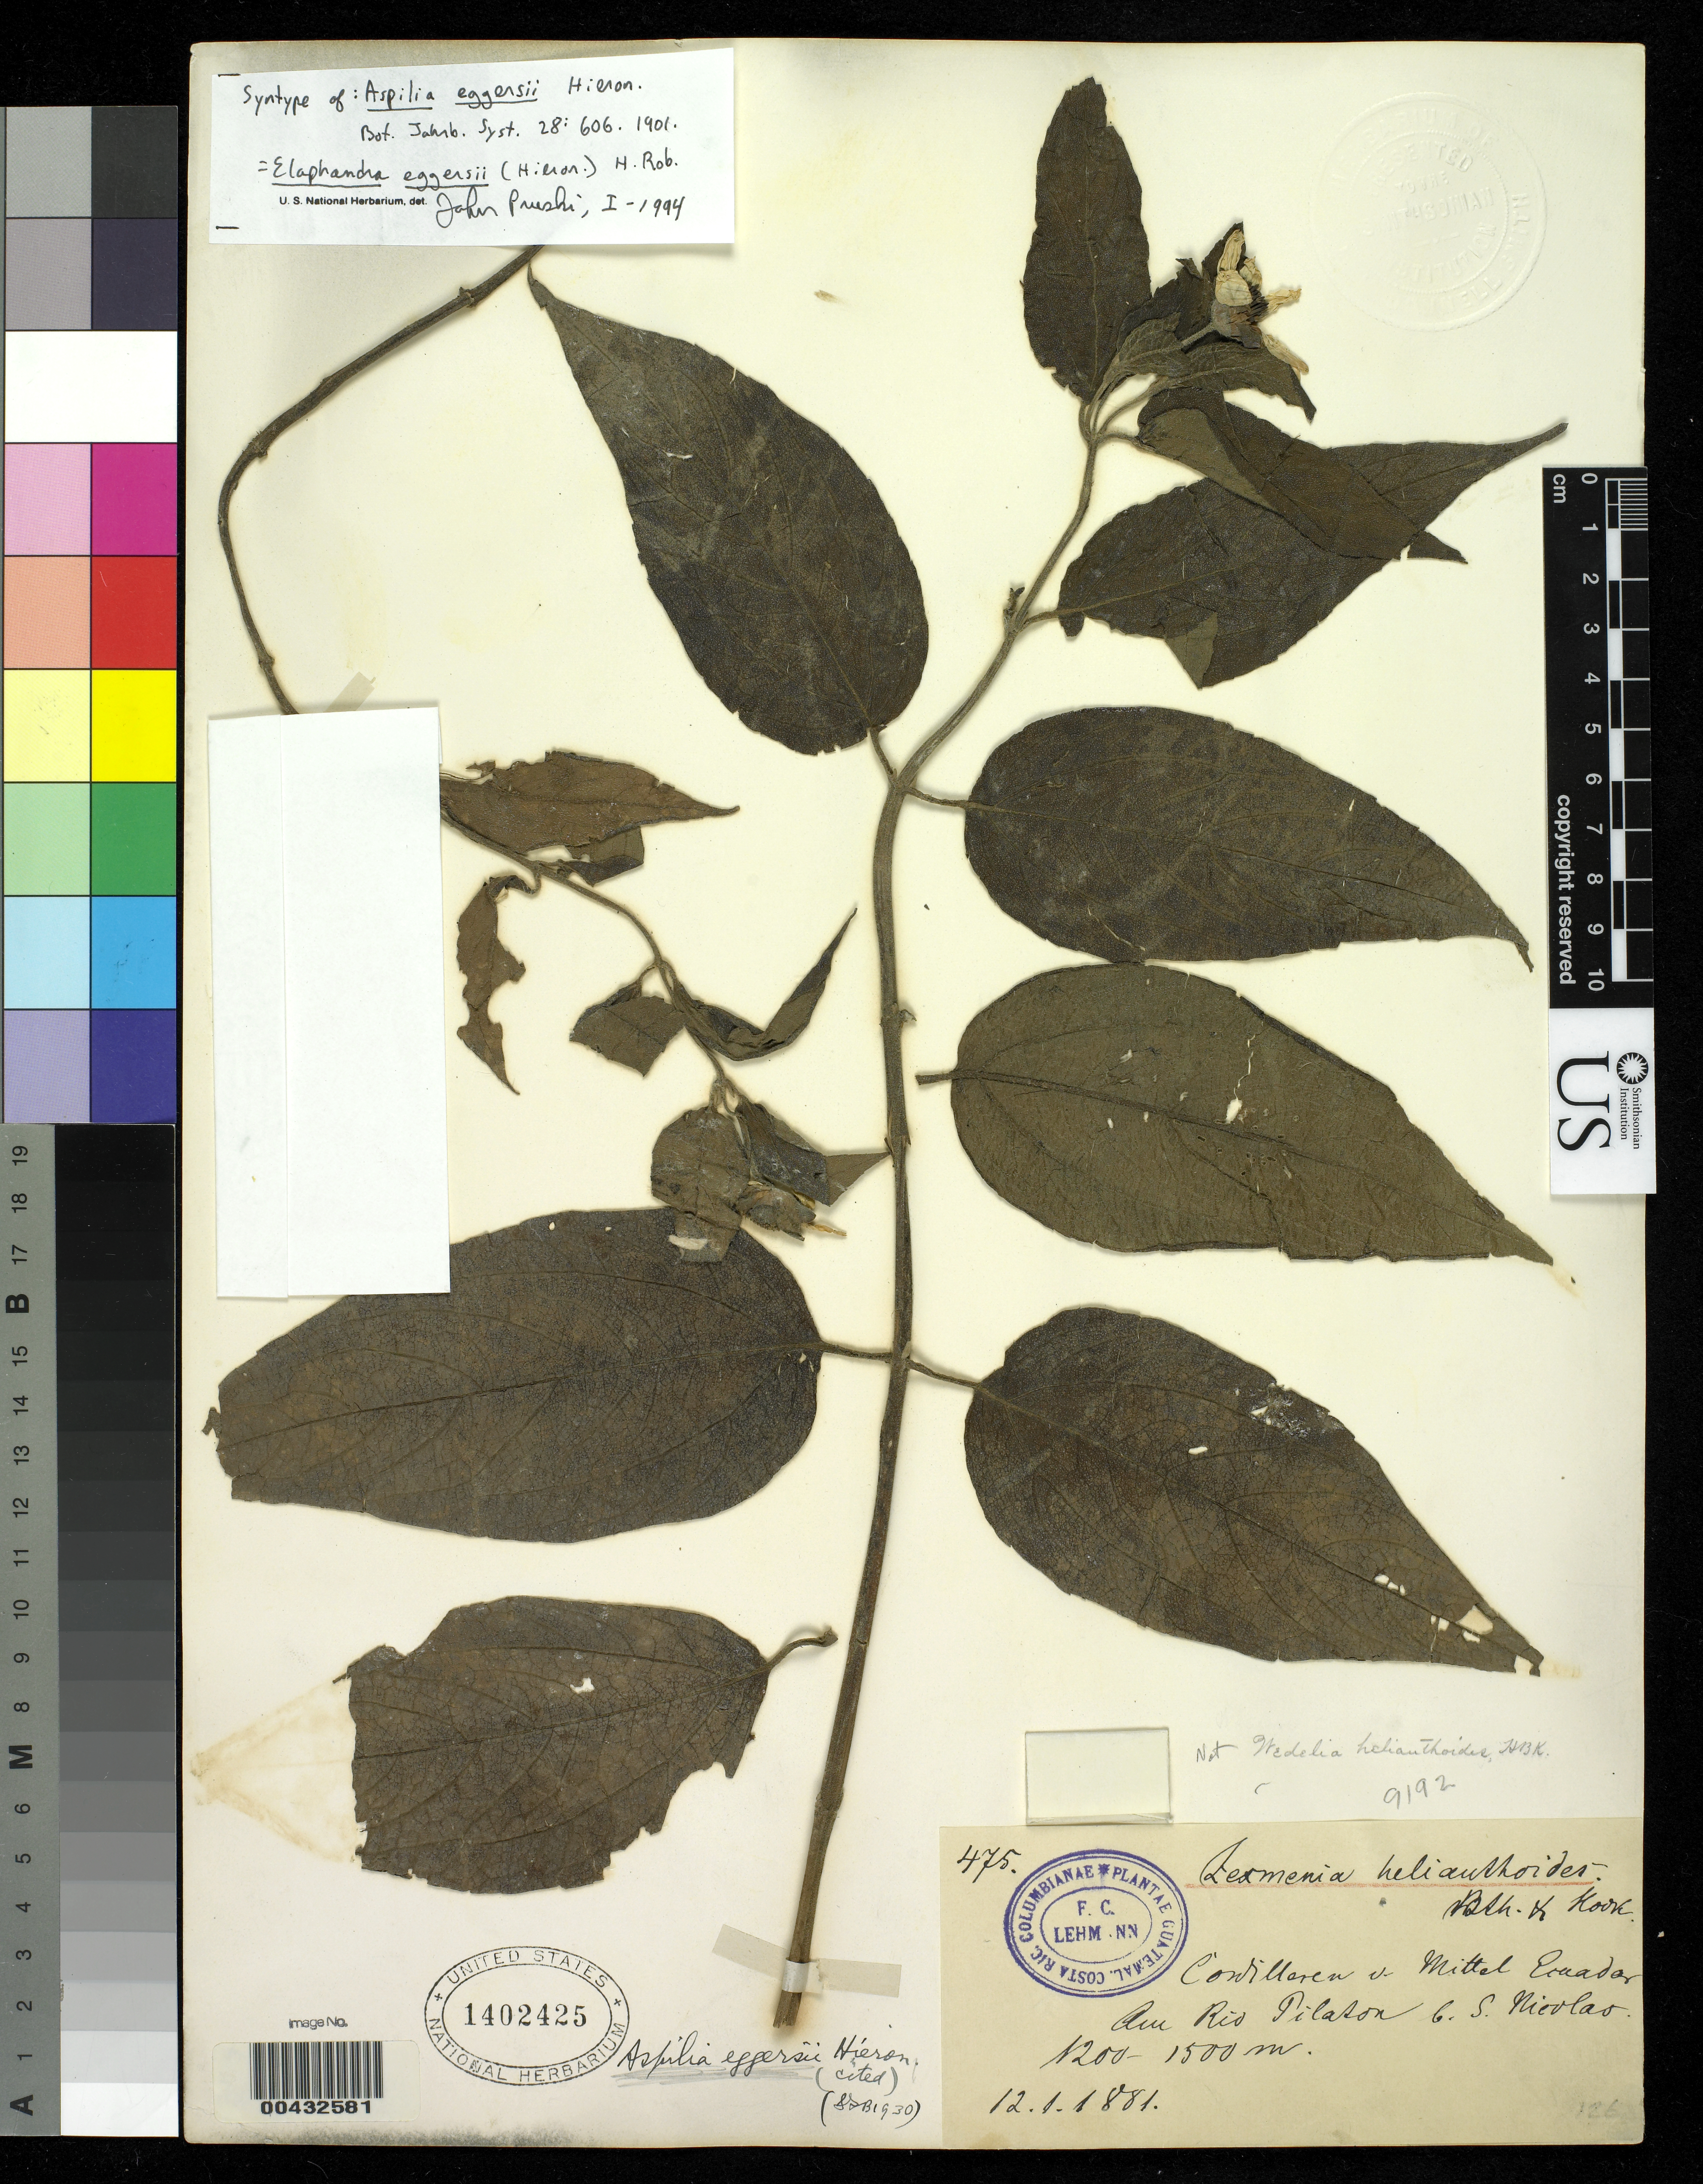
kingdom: Plantae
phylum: Tracheophyta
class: Magnoliopsida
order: Asterales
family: Asteraceae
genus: Aspilia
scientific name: Aspilia eggersii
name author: Hieron.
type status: Syntype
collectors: G. Nievlao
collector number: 475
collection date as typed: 12 Jan 1881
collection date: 1881-01-12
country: Ecuador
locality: Cordilleran von mittel, am Rio Pilaton.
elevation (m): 1200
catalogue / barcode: US 1402425